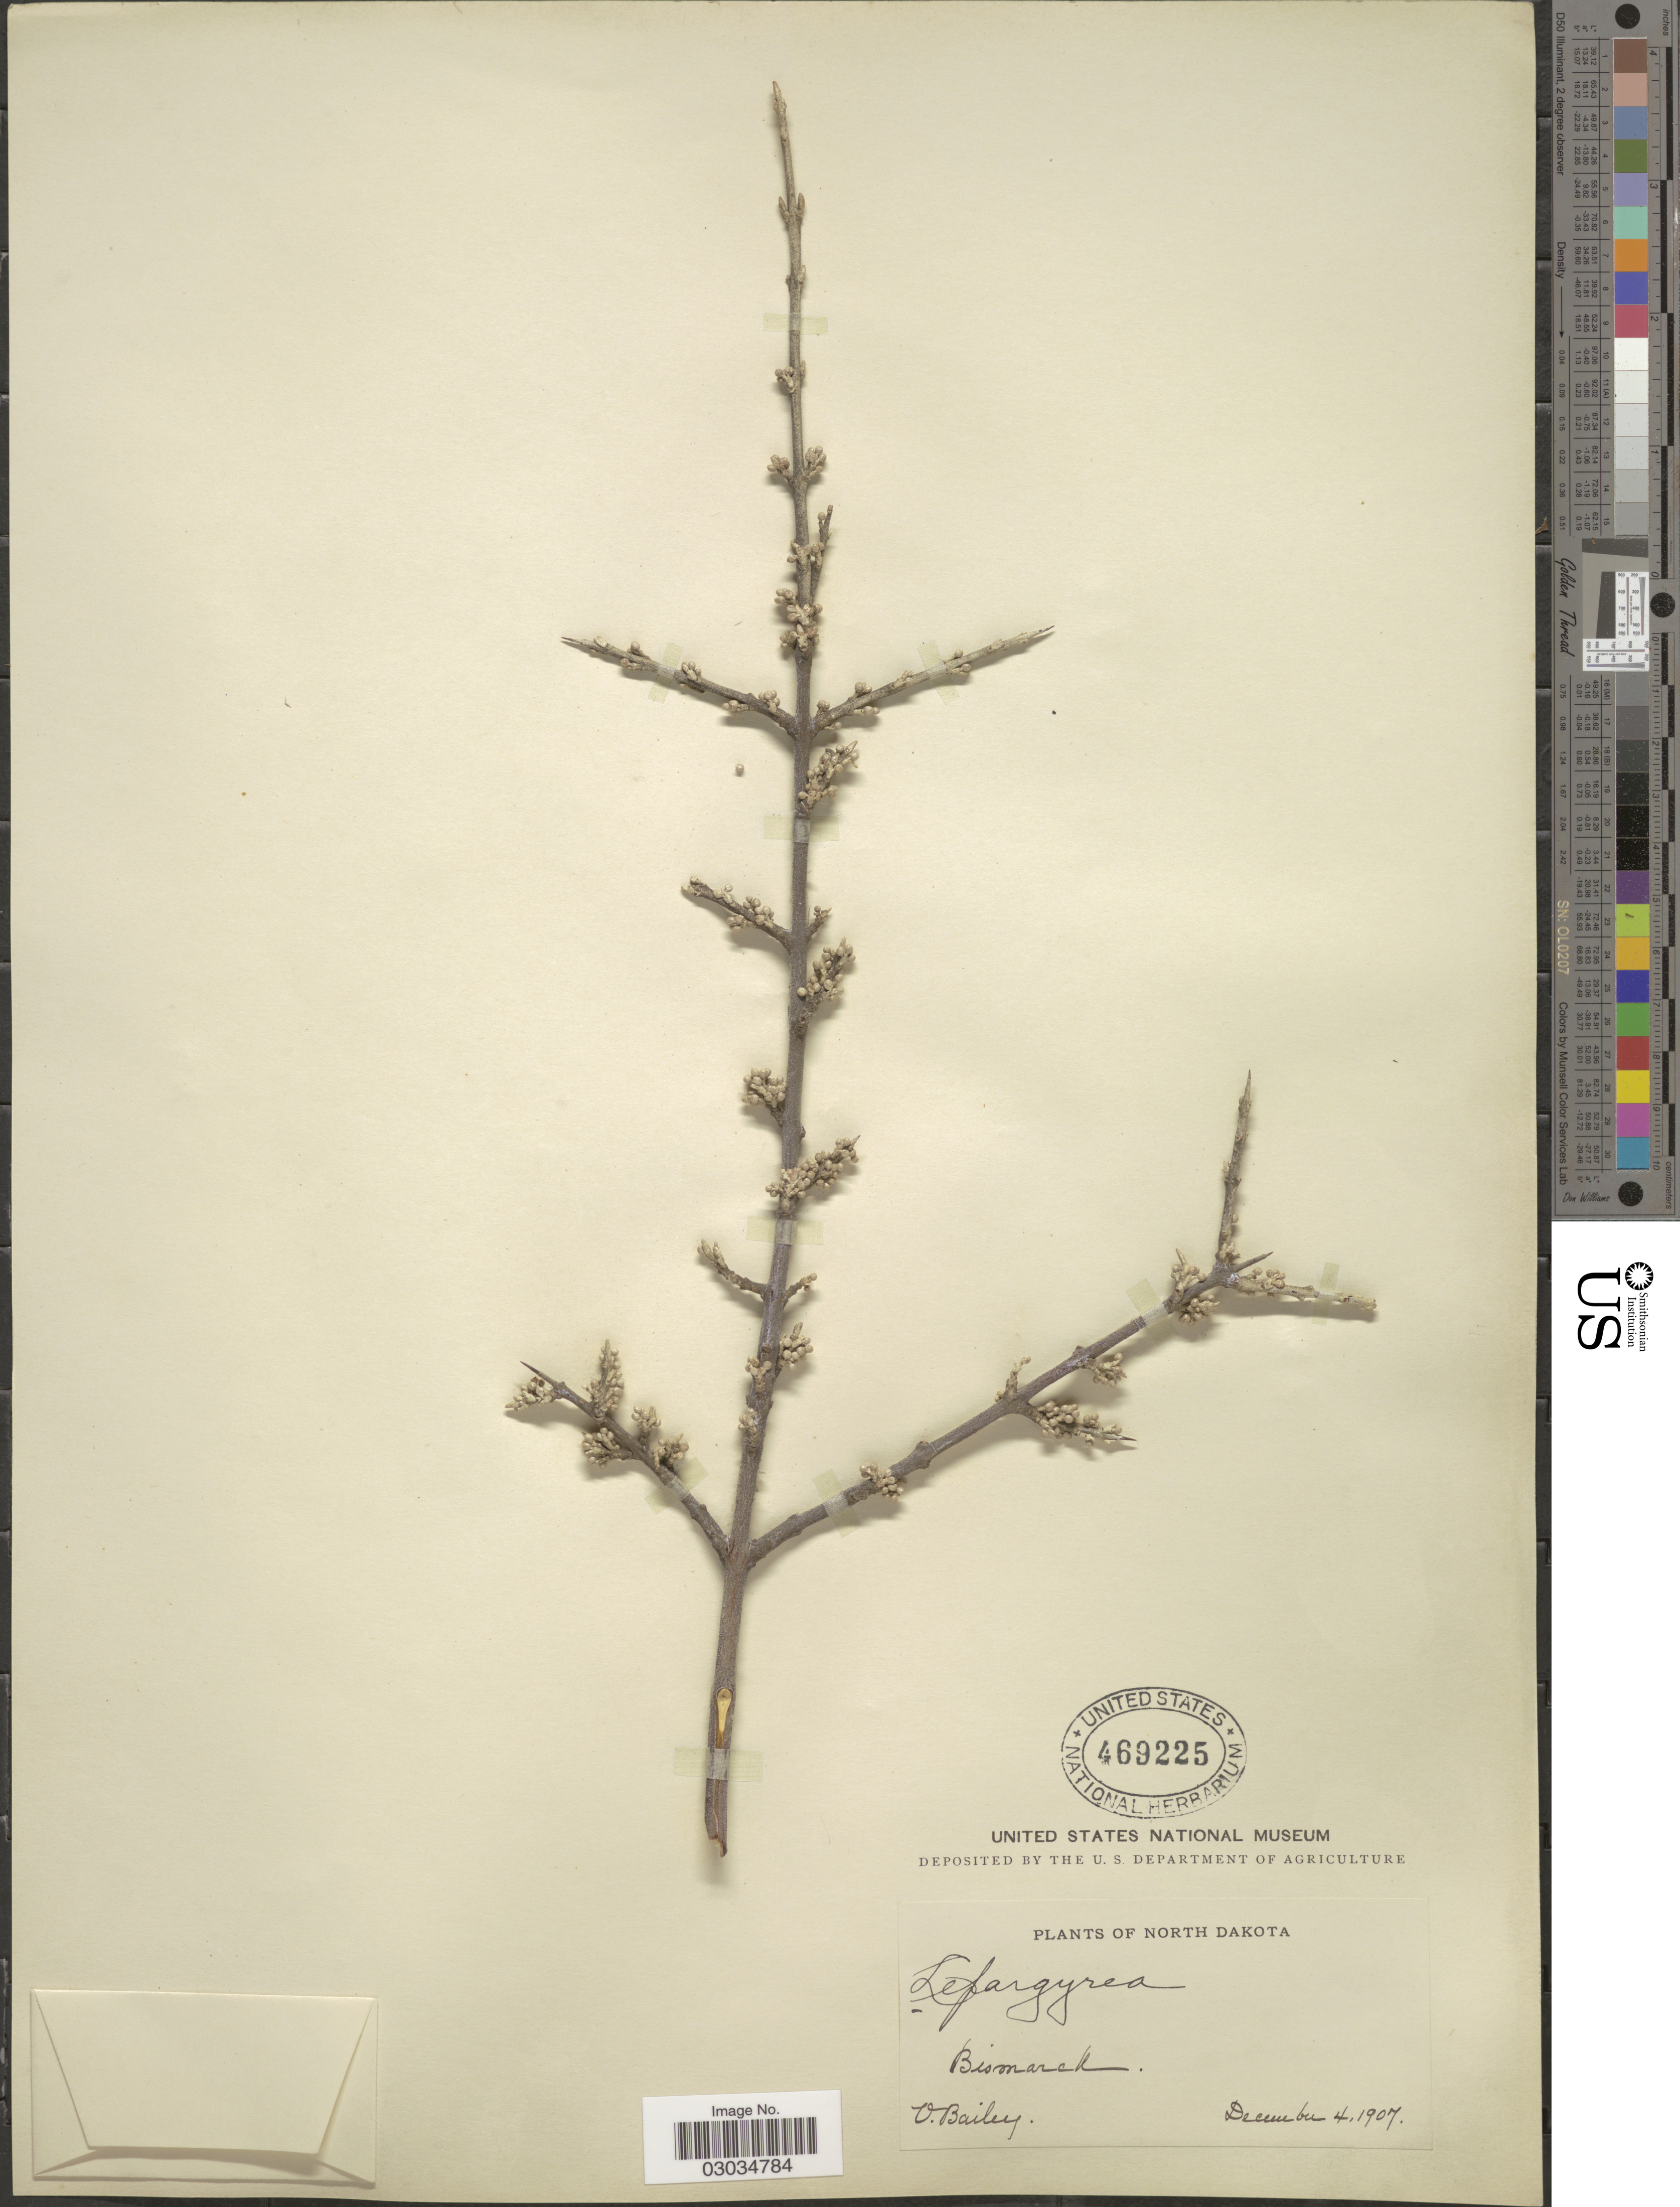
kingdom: Plantae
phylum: Tracheophyta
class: Magnoliopsida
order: Rosales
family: Elaeagnaceae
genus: Shepherdia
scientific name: Shepherdia argentea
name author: (Pursh) Nutt.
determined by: Strong, Mark T., (BOT), Smithsonian Institution - National Museum of Natural History (UNITED STATES)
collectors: V. L. Bailey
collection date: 1907-12-04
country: United States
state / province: North Dakota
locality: Bismarck.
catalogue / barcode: US 469225